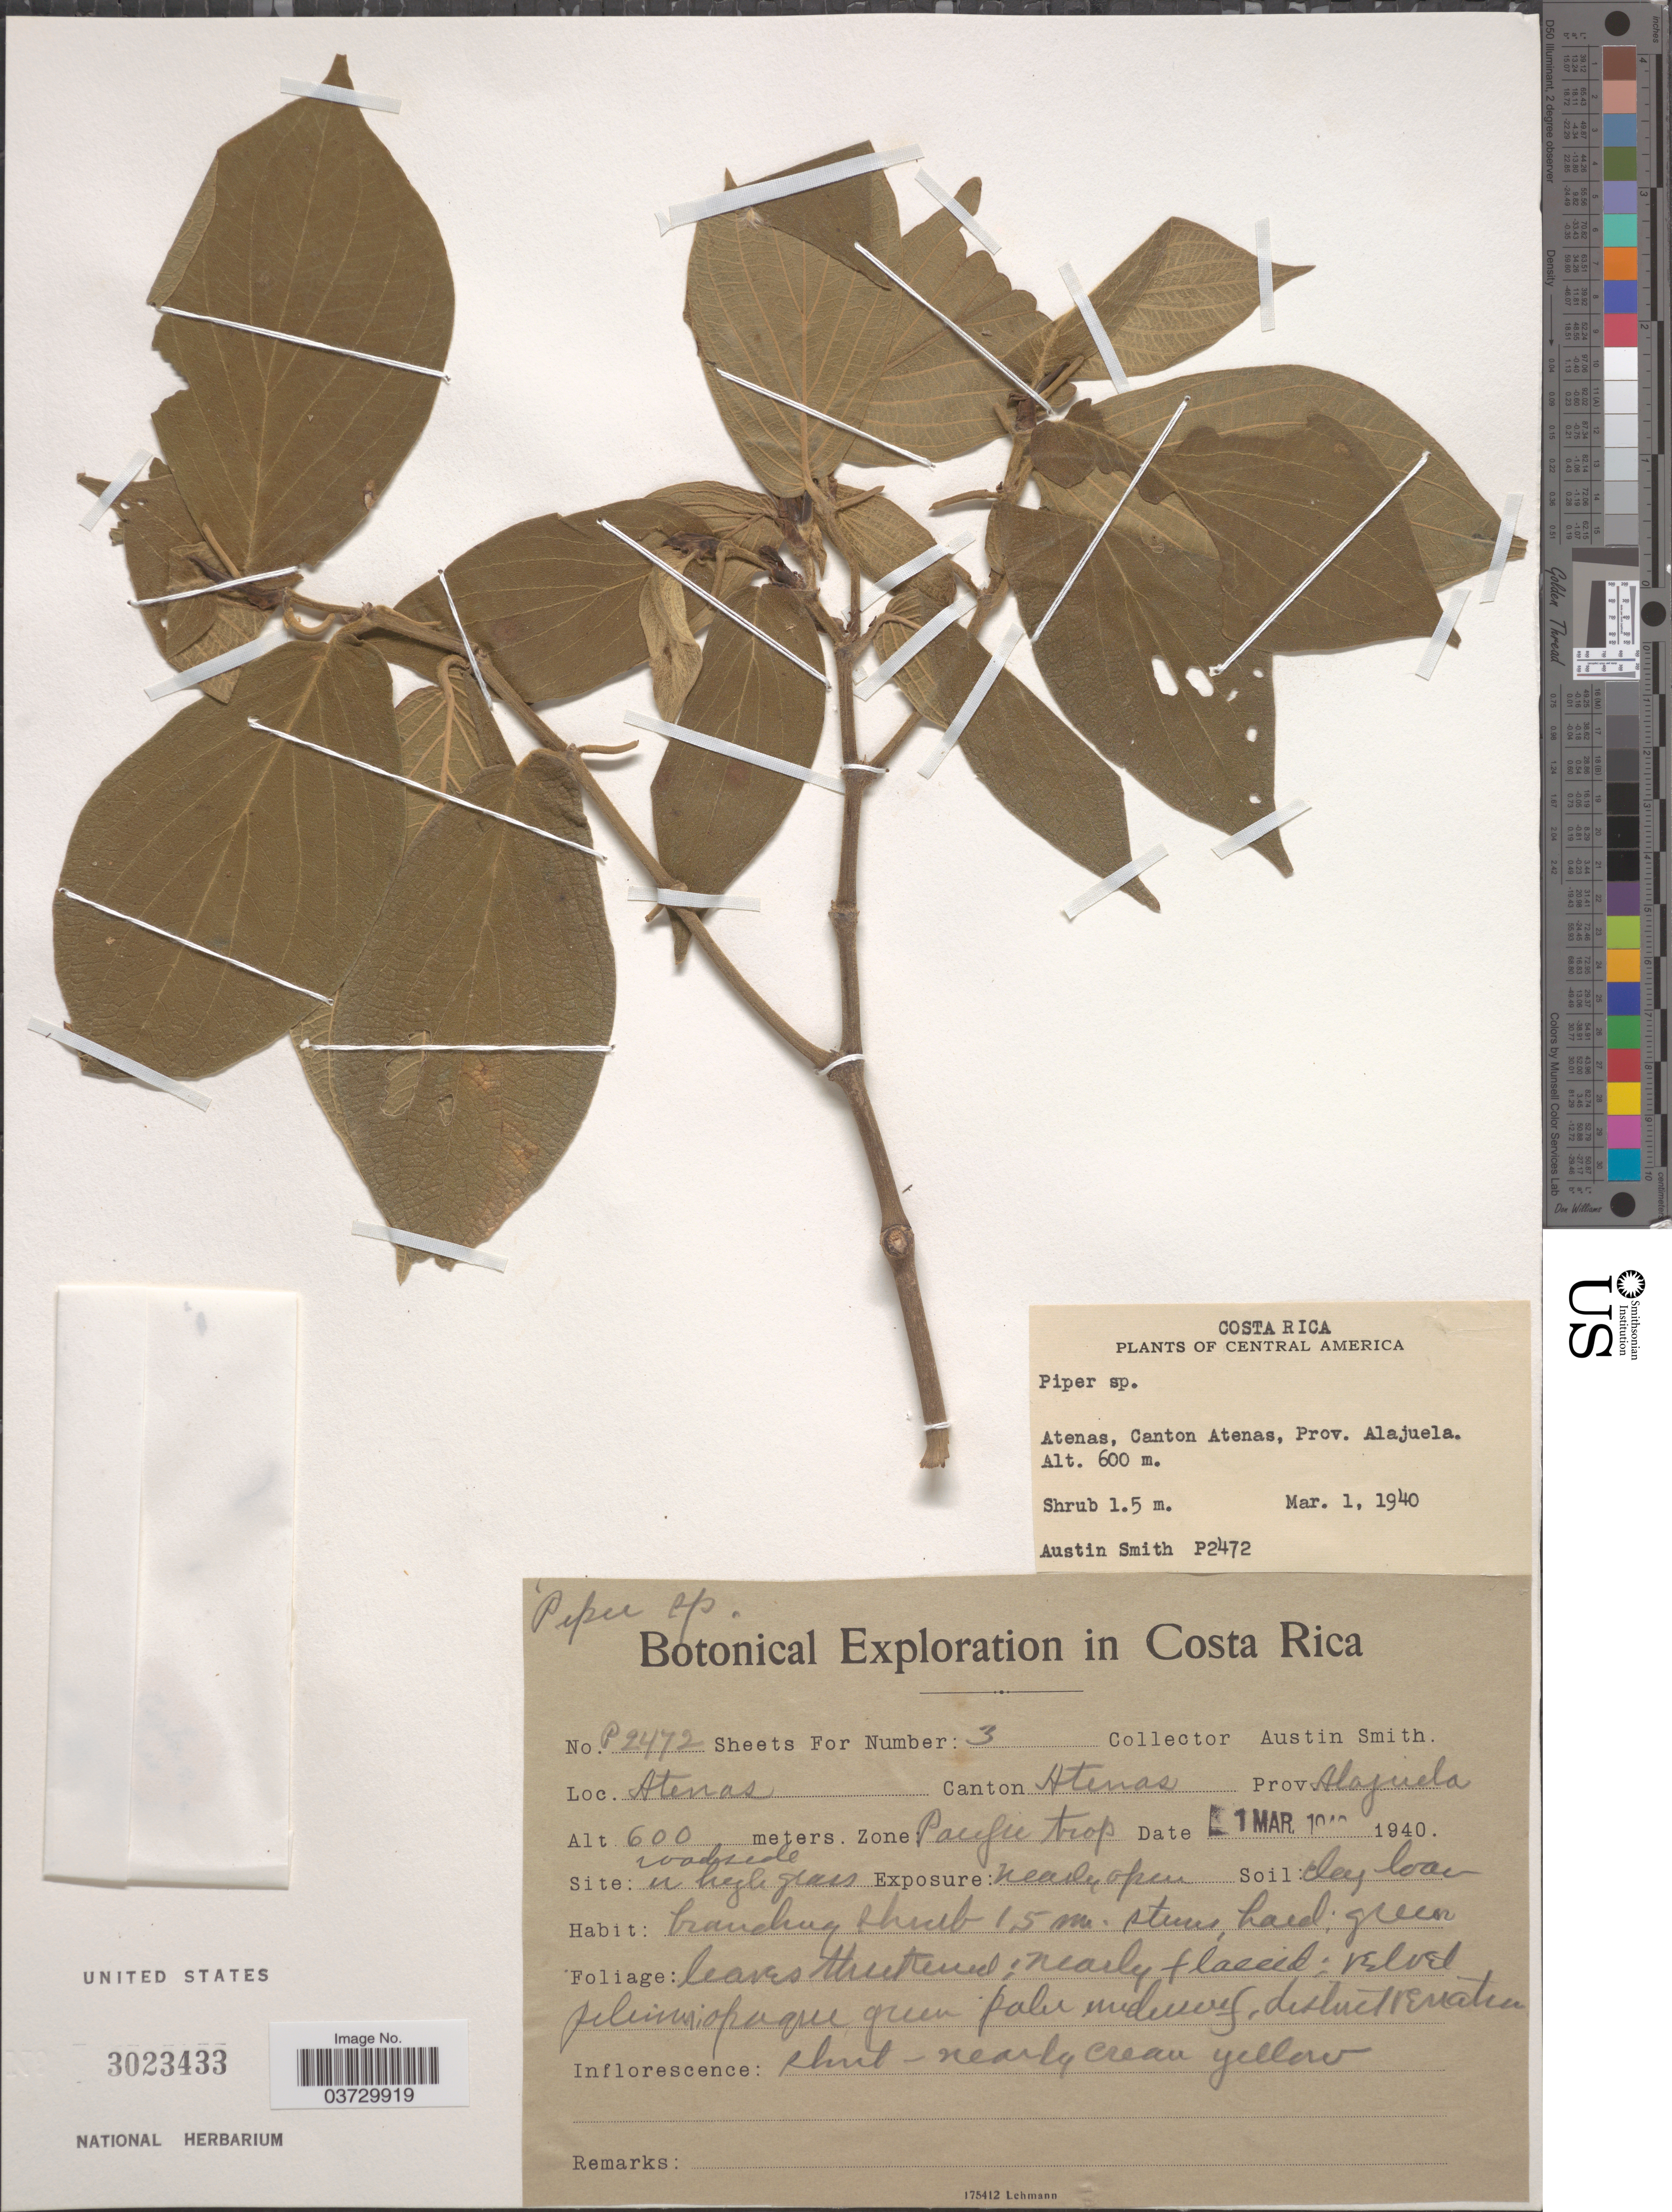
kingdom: Plantae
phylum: Tracheophyta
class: Magnoliopsida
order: Piperales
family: Piperaceae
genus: Piper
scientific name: Piper sp.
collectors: Aust P. Smith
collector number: P2472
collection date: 1940-03-01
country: Costa Rica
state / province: Alajuela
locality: Atenas, Canton Antenas. Zone: Pacific trop.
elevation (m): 600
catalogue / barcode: US 3023433